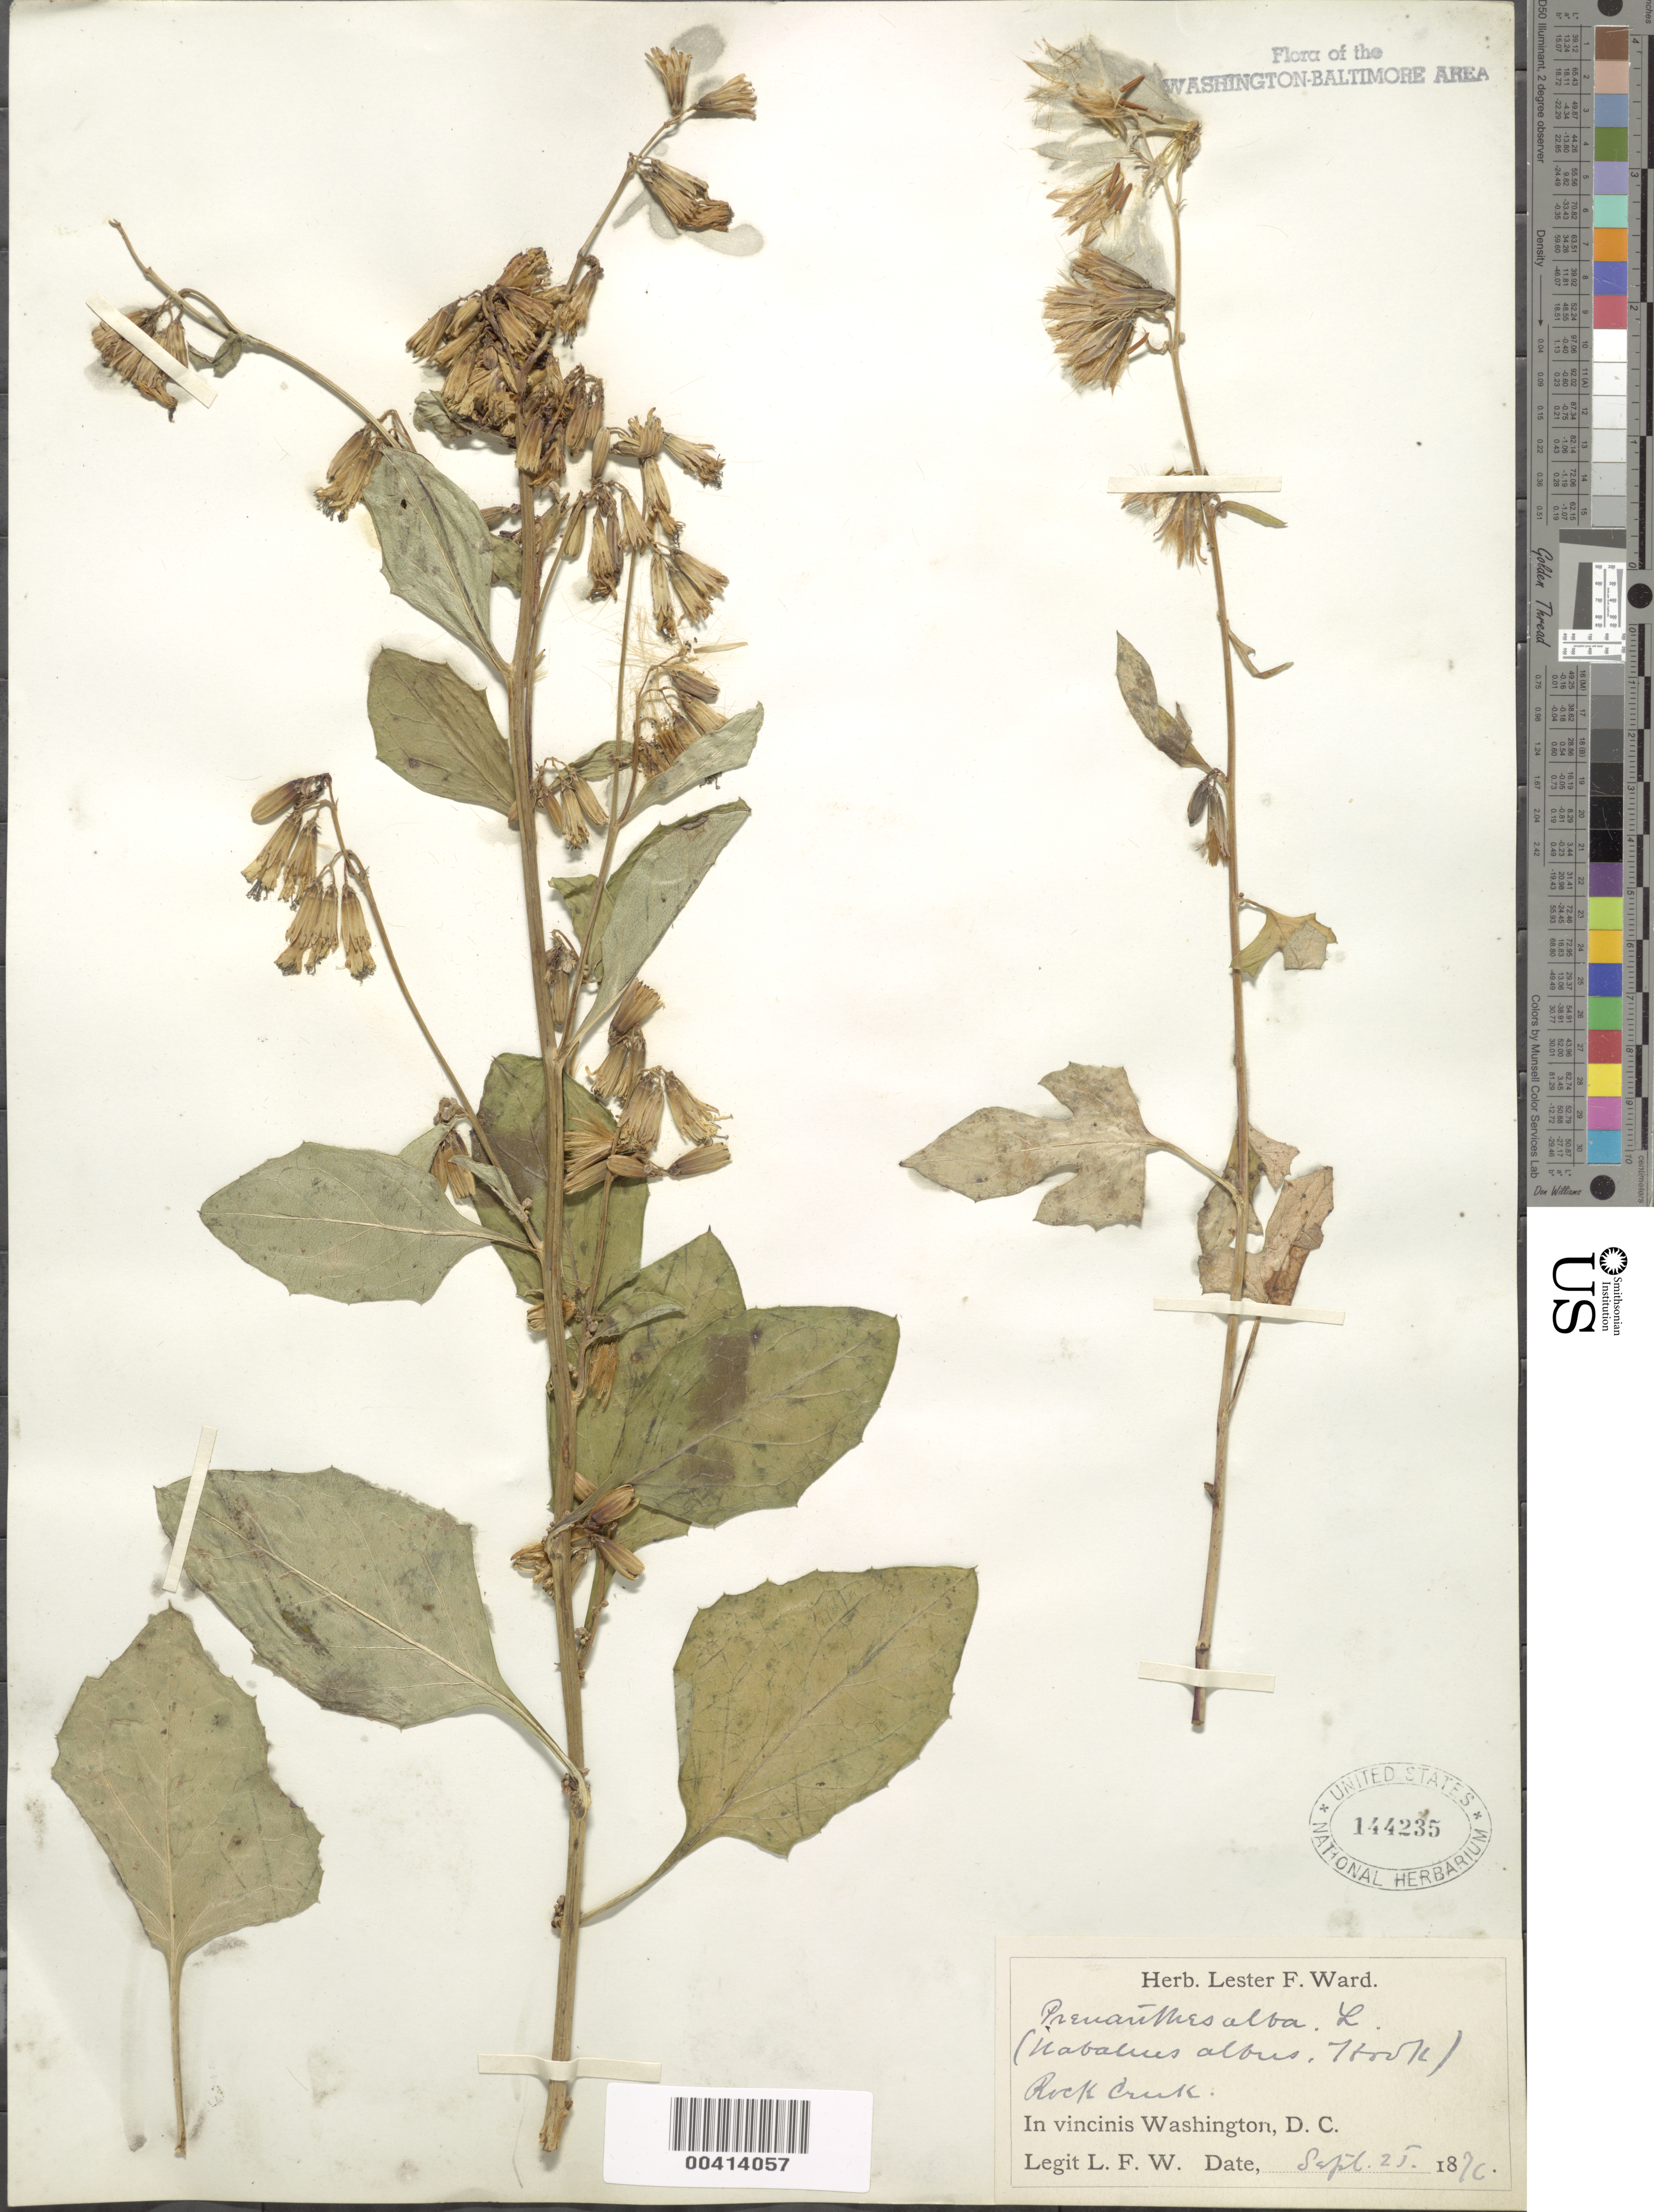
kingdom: Plantae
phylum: Tracheophyta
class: Magnoliopsida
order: Asterales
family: Asteraceae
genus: Nabalus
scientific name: Nabalus albus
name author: (L.) Hook.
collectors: L. F. Ward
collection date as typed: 25 Sep 1876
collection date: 1876-09-25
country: United States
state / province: District of Columbia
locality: Rock Creek Rock Creek Park & vicinity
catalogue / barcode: US 144235